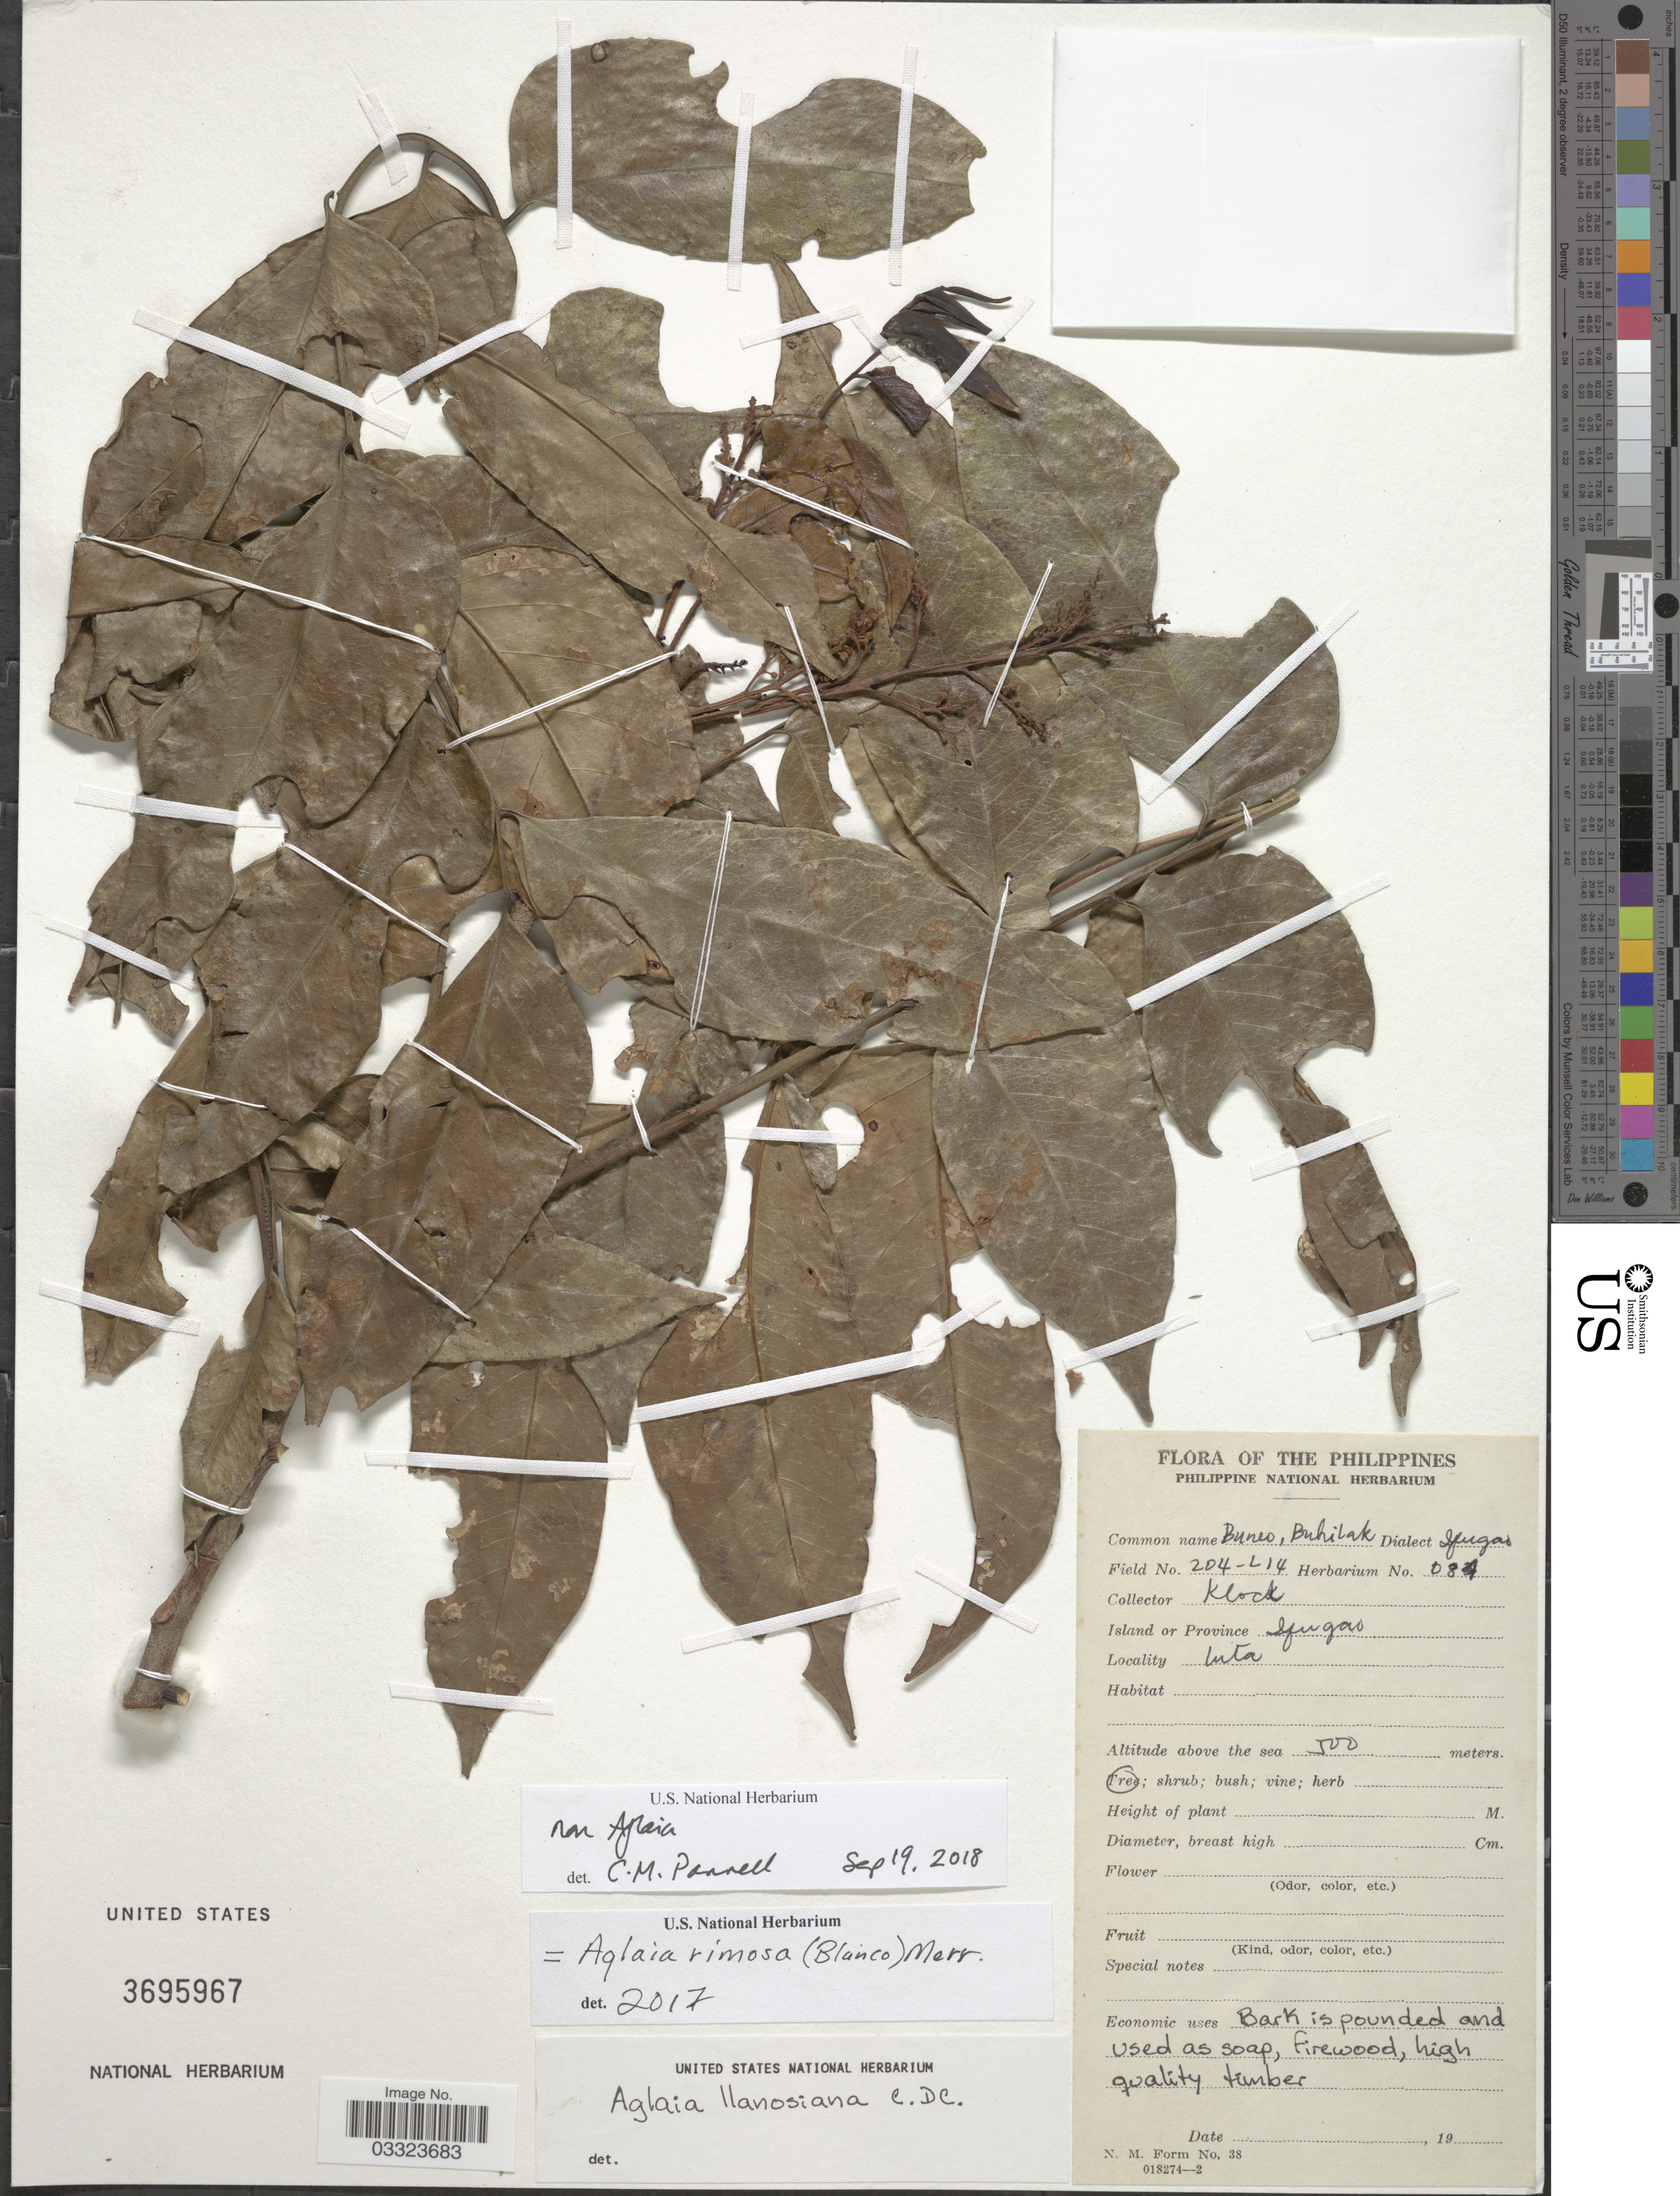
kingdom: Plantae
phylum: Tracheophyta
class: Magnoliopsida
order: Sapindales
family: Meliaceae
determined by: Pannell, C. M.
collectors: Klock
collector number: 204-L14/084*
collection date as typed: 19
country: Philippines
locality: Island or Province Ifugao, Luta.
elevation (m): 500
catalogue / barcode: US 3695967